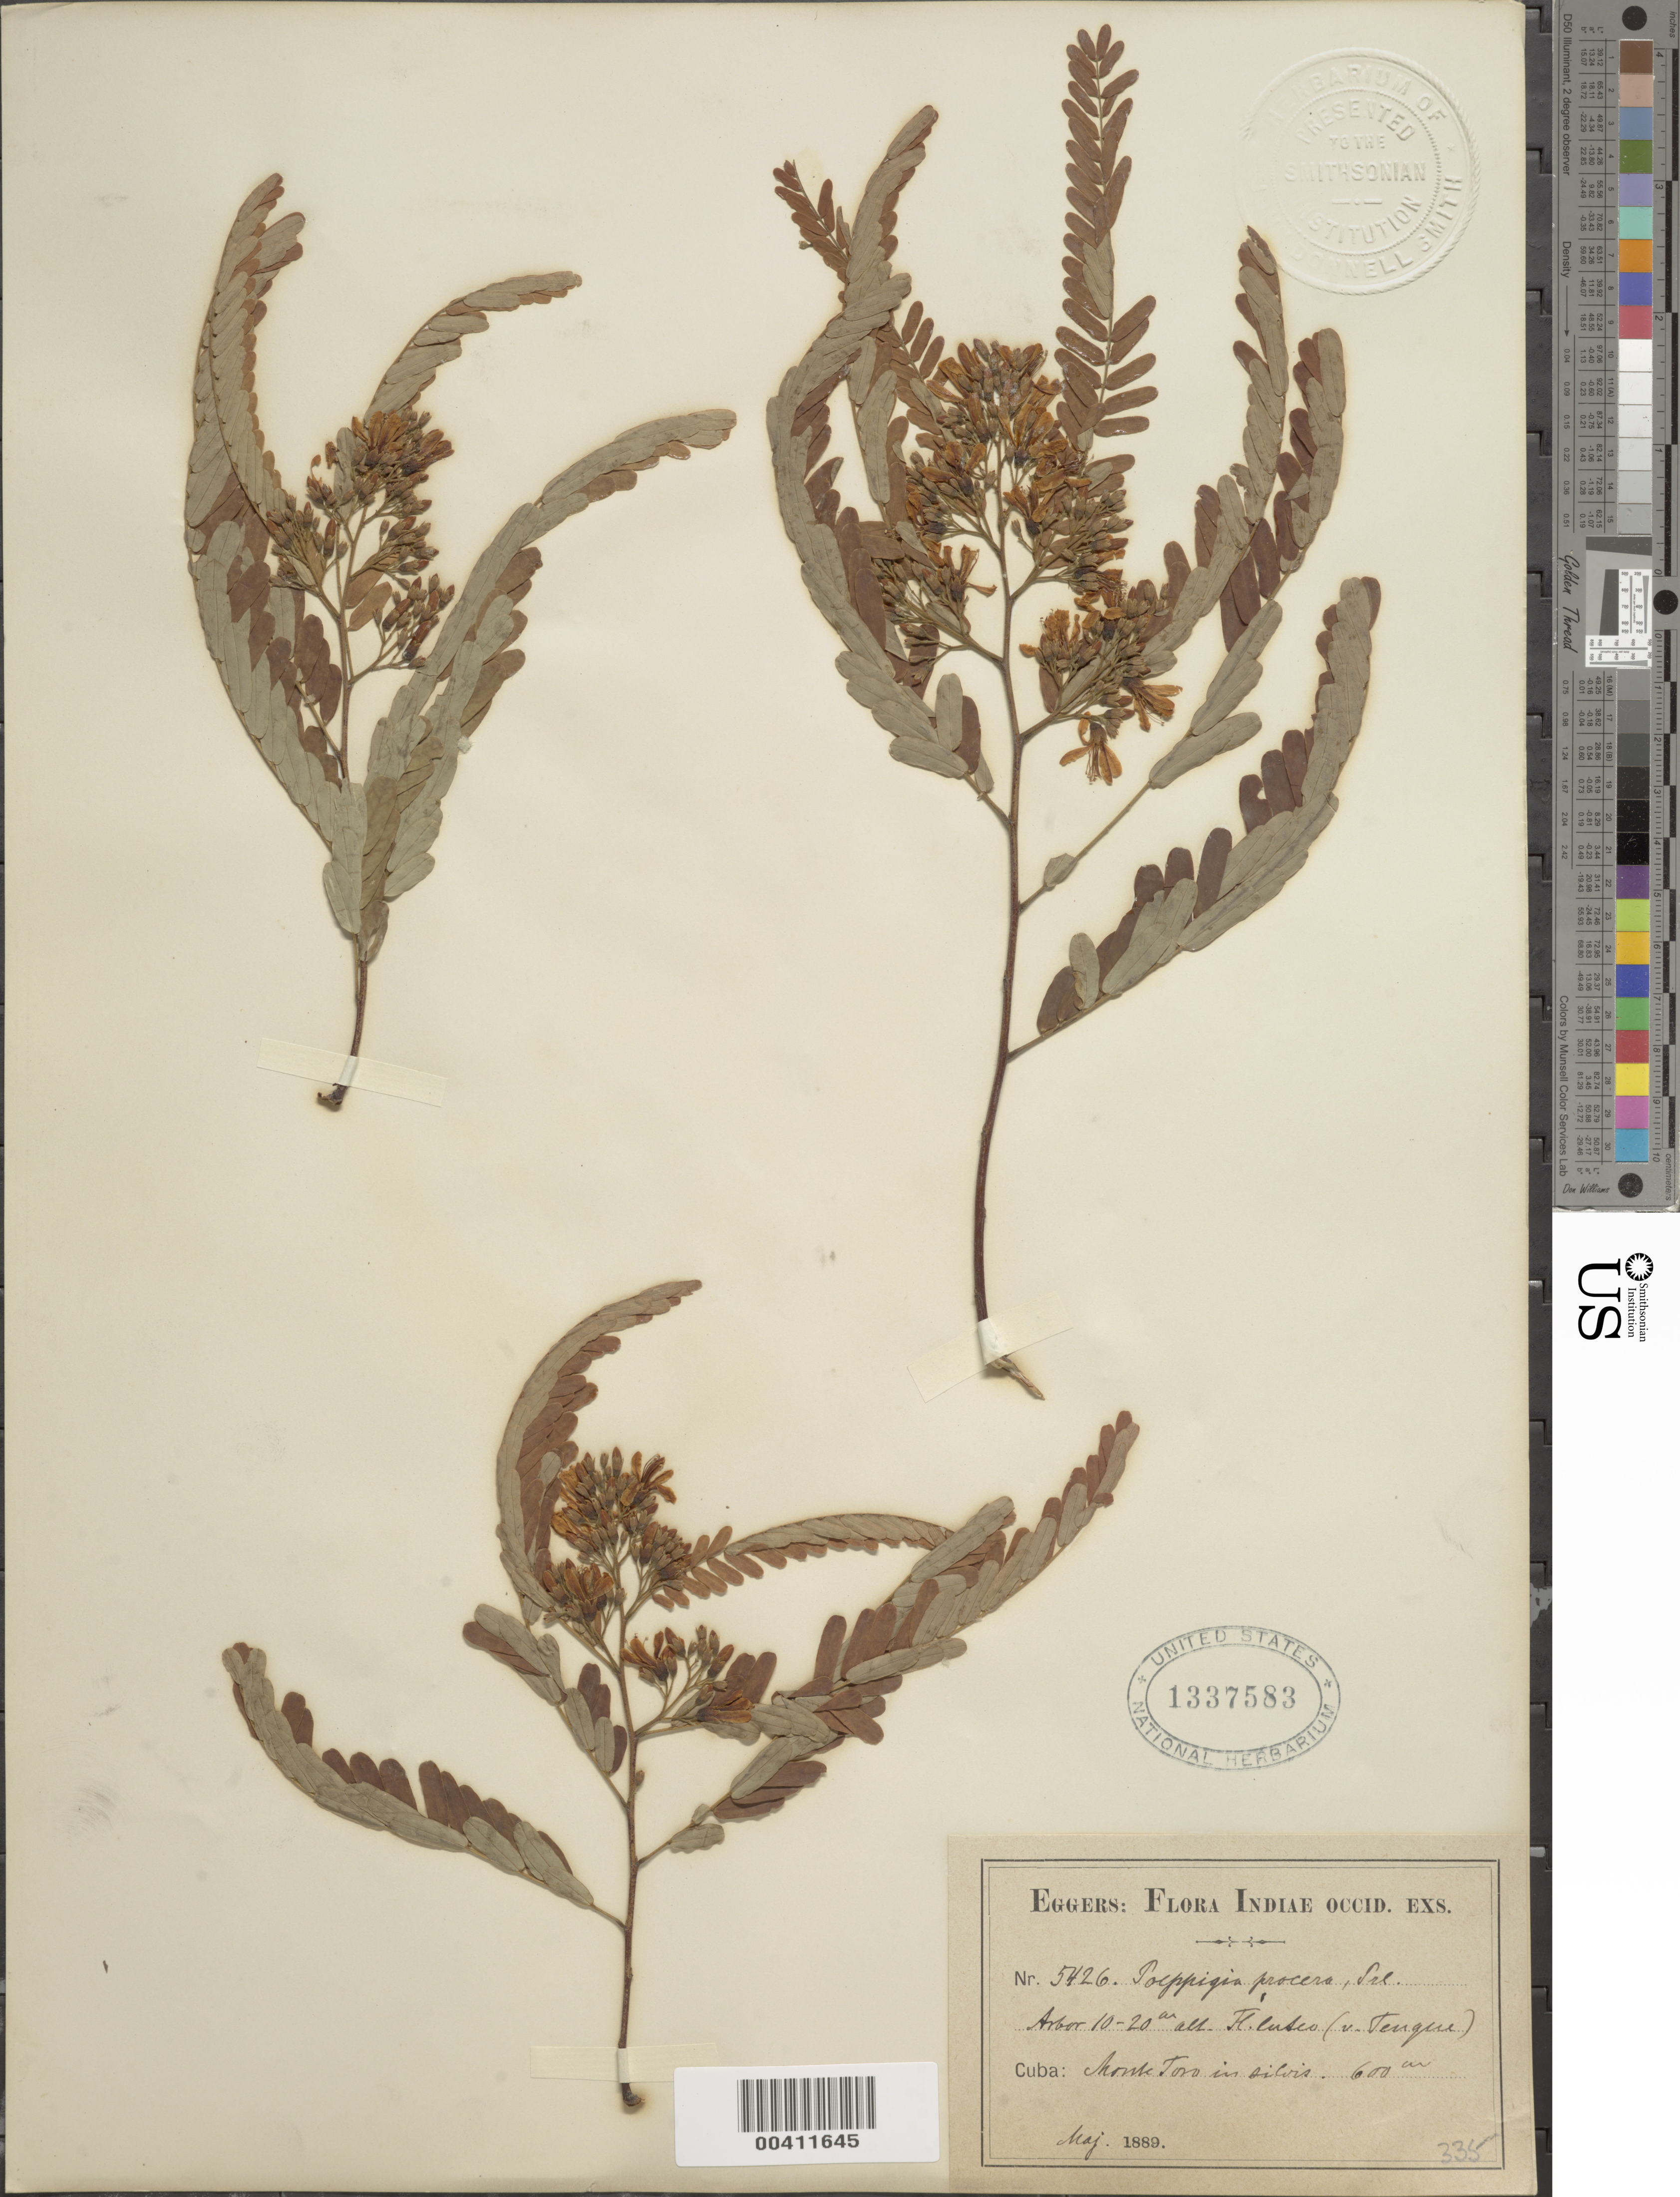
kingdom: Plantae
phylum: Tracheophyta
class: Magnoliopsida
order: Fabales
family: Fabaceae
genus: Poeppigia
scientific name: Poeppigia procera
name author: C. Presl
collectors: H. F. A. von Eggers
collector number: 5426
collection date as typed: May 1889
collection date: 1889-05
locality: Monte toro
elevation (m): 600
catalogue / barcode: US 1337583